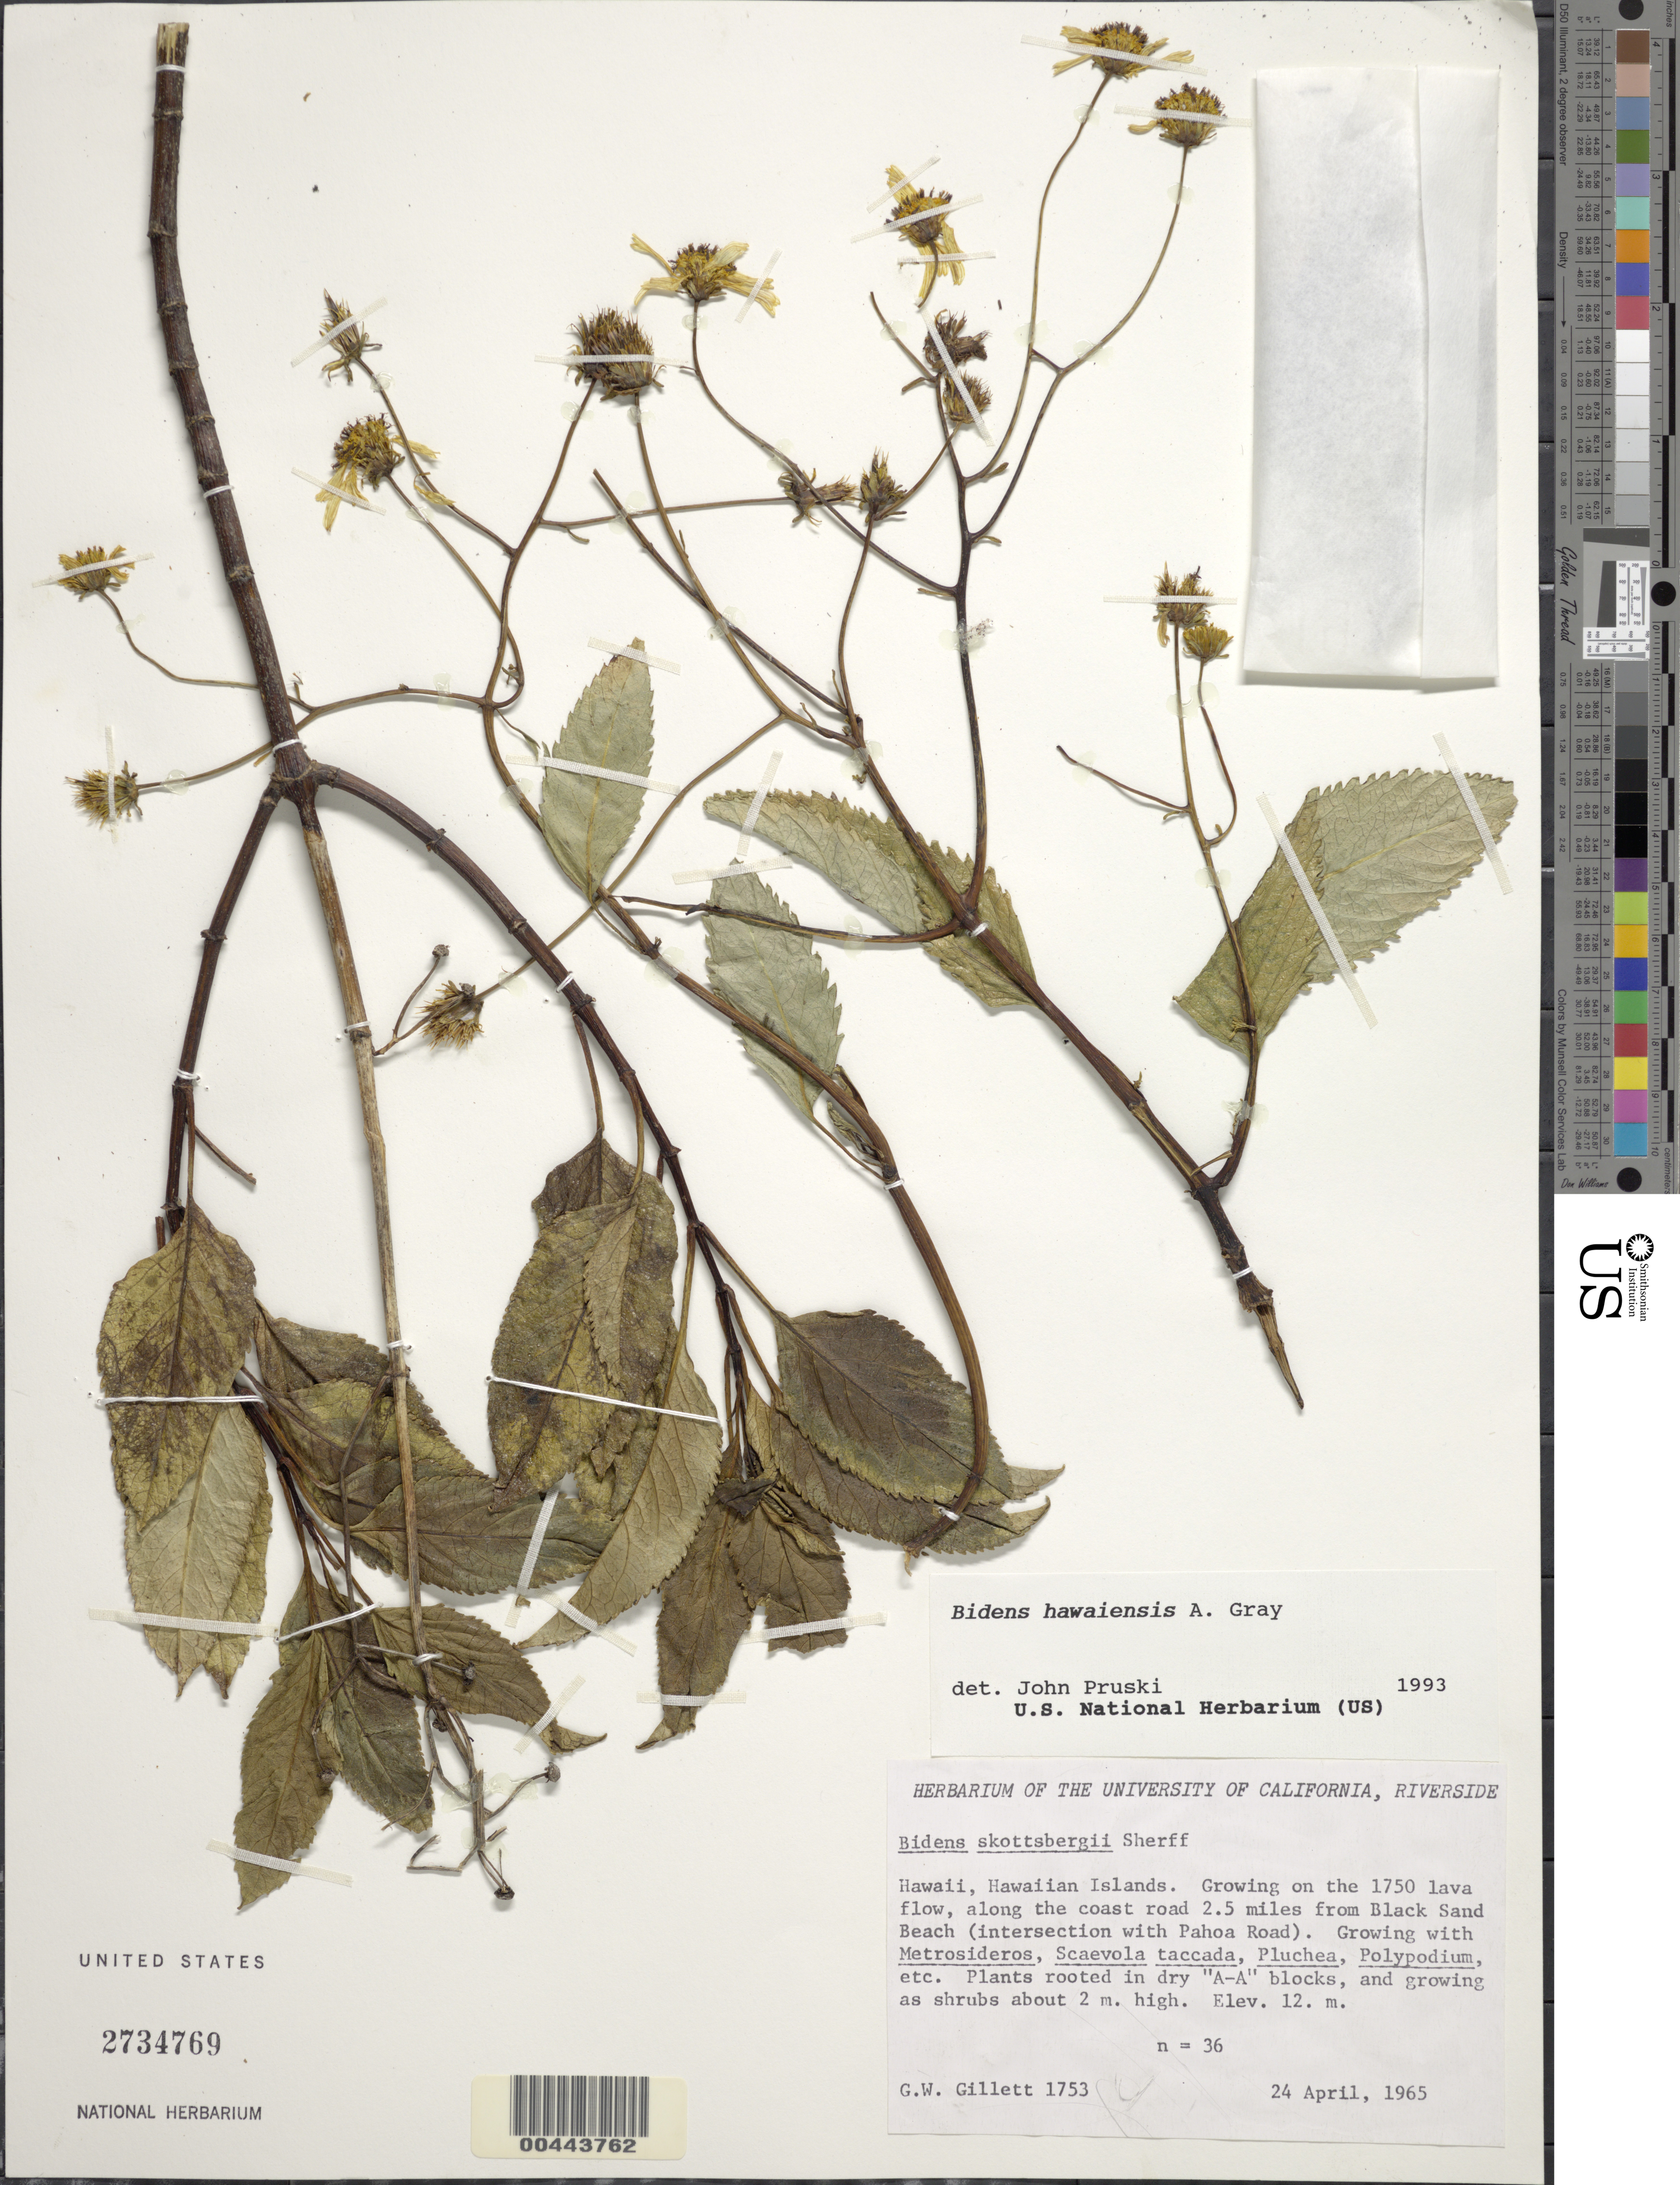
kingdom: Plantae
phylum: Tracheophyta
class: Magnoliopsida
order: Asterales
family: Asteraceae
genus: Bidens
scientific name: Bidens hawaiensis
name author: A. Gray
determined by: Pruski, J. F.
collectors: G. Gillett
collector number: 1753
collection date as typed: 24 Apr 1965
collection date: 1965-04-24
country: United States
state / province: Hawaii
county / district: Hawaii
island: Hawaii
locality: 1750 lava flow, along the coast road 2.5 mi from Black Sand Beach (intersection with Pahoa Road)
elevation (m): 12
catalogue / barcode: US 2734769